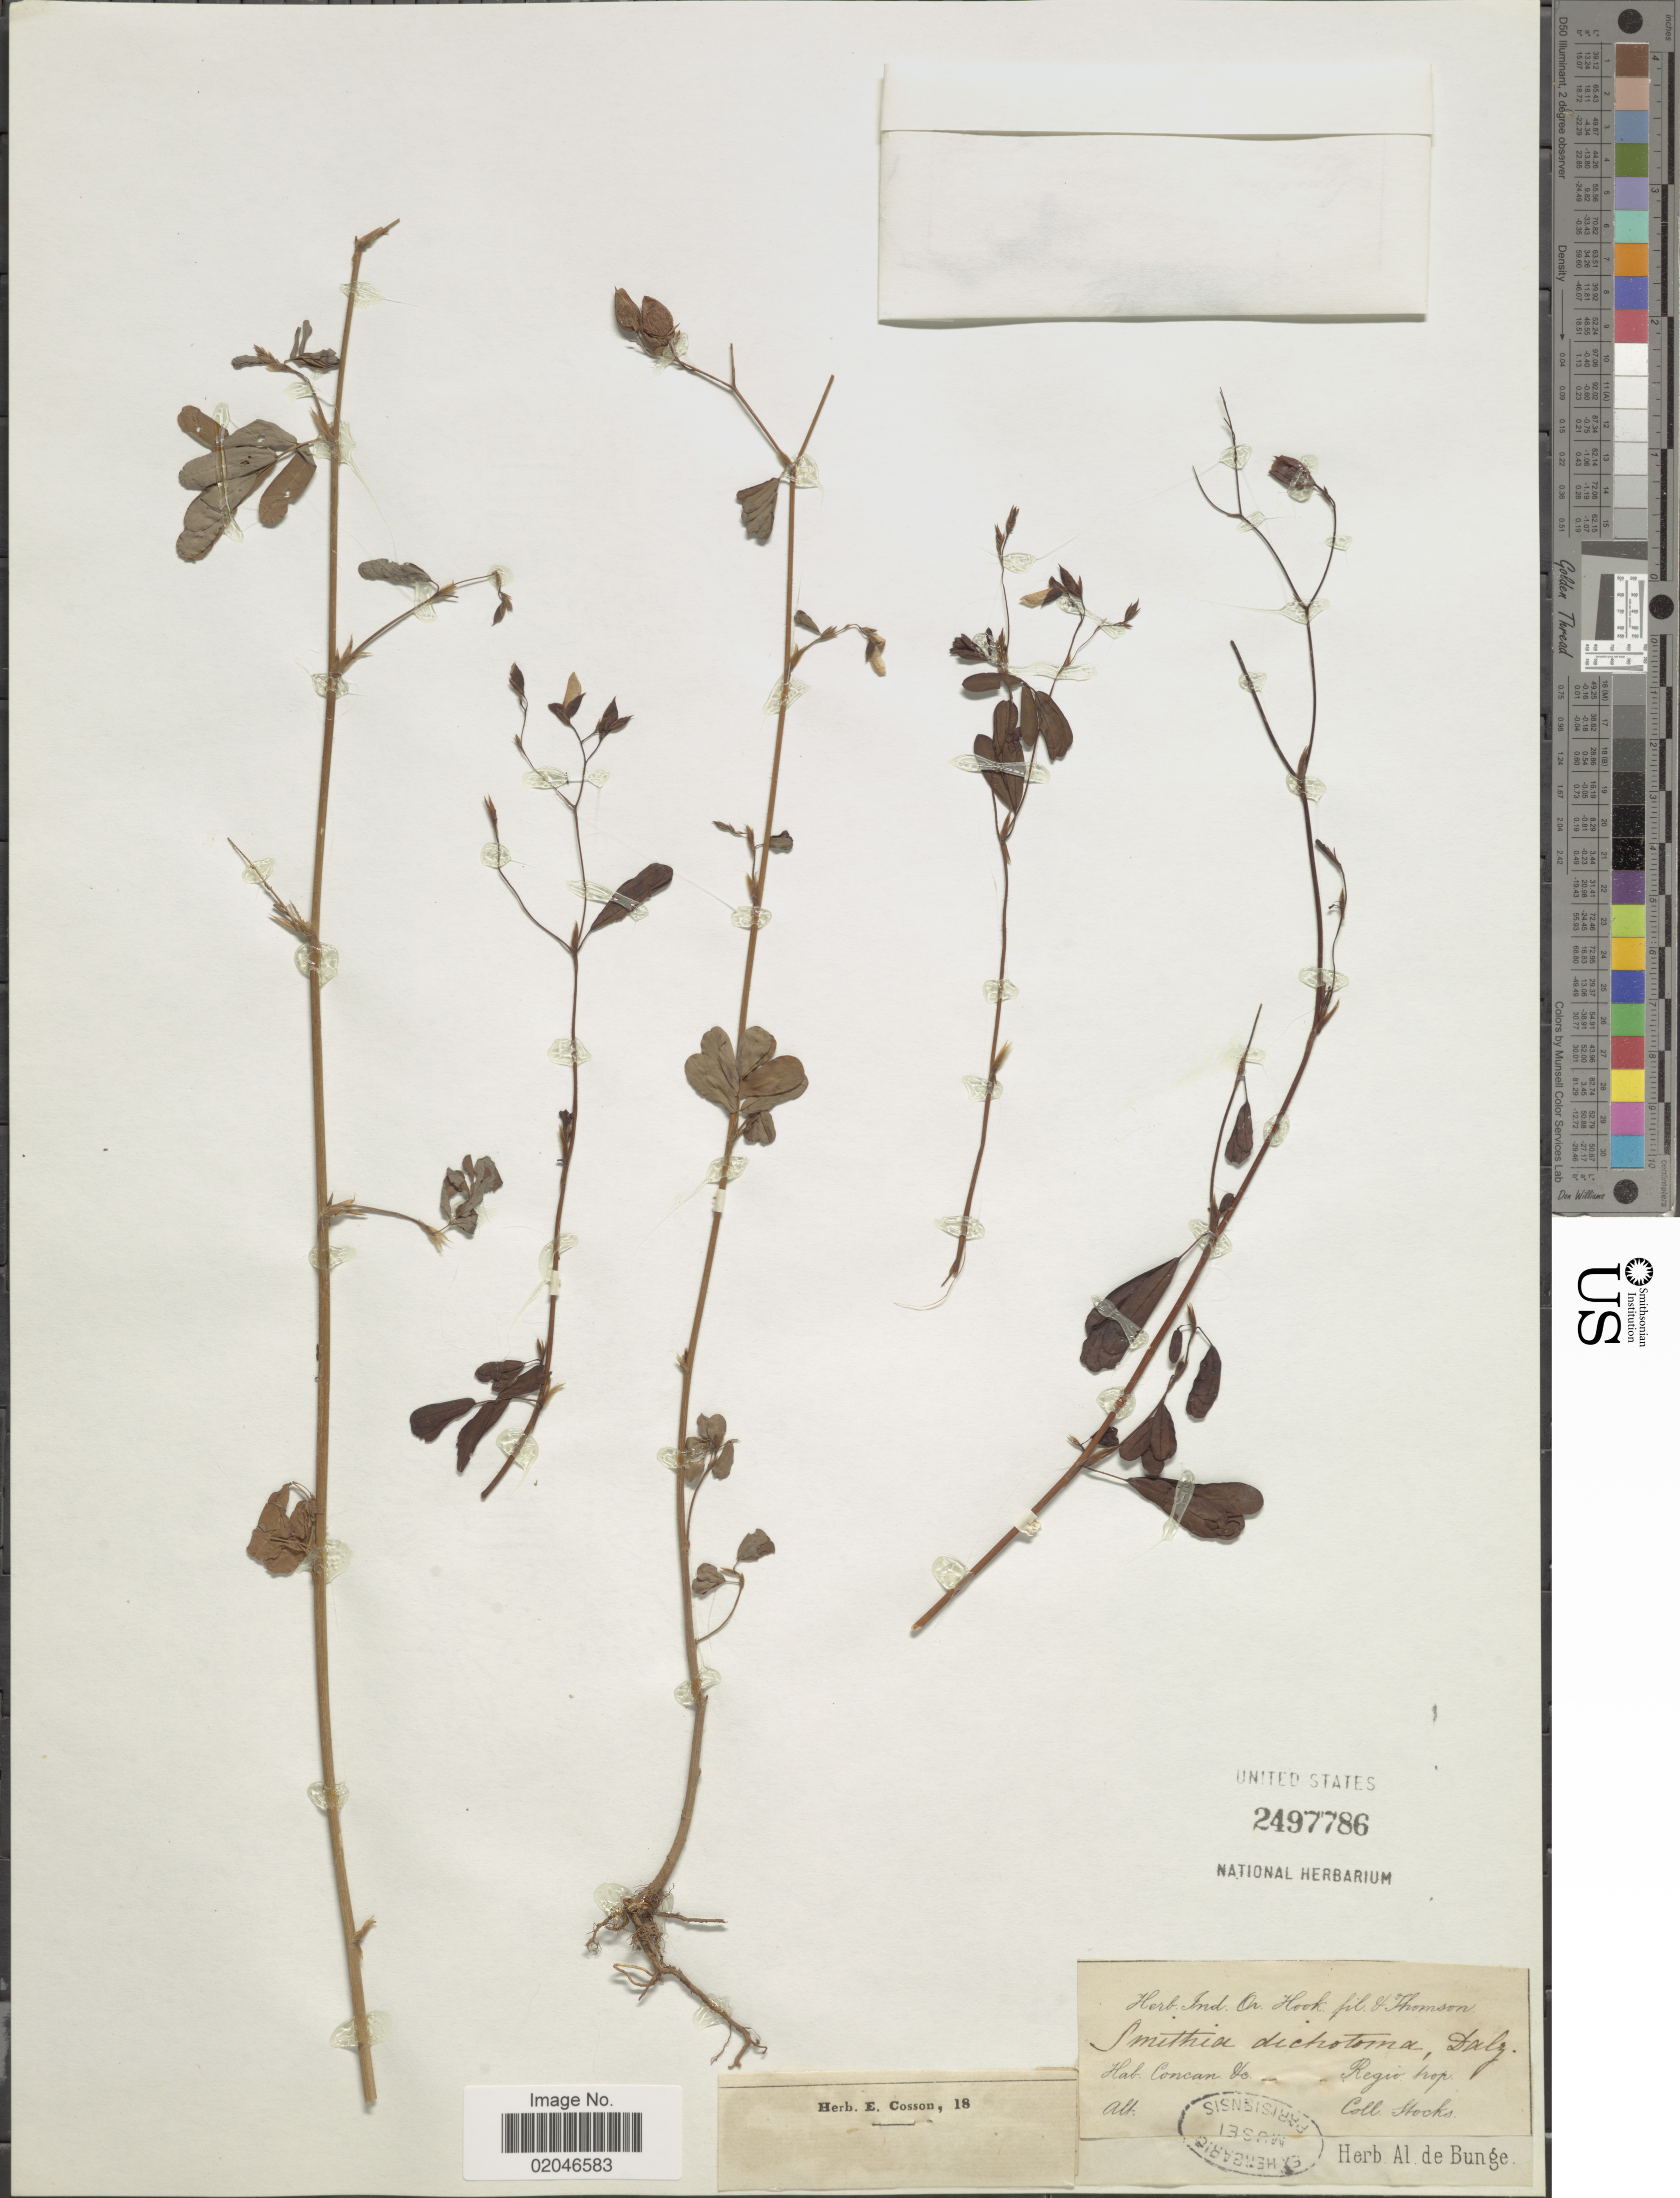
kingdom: Plantae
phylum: Tracheophyta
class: Magnoliopsida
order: Fabales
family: Fabaceae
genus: Smithia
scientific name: Smithia dichotoma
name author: Dalzell ex Baker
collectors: Stocks, --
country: India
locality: Concon Vc, Regio trop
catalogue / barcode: US 2497786